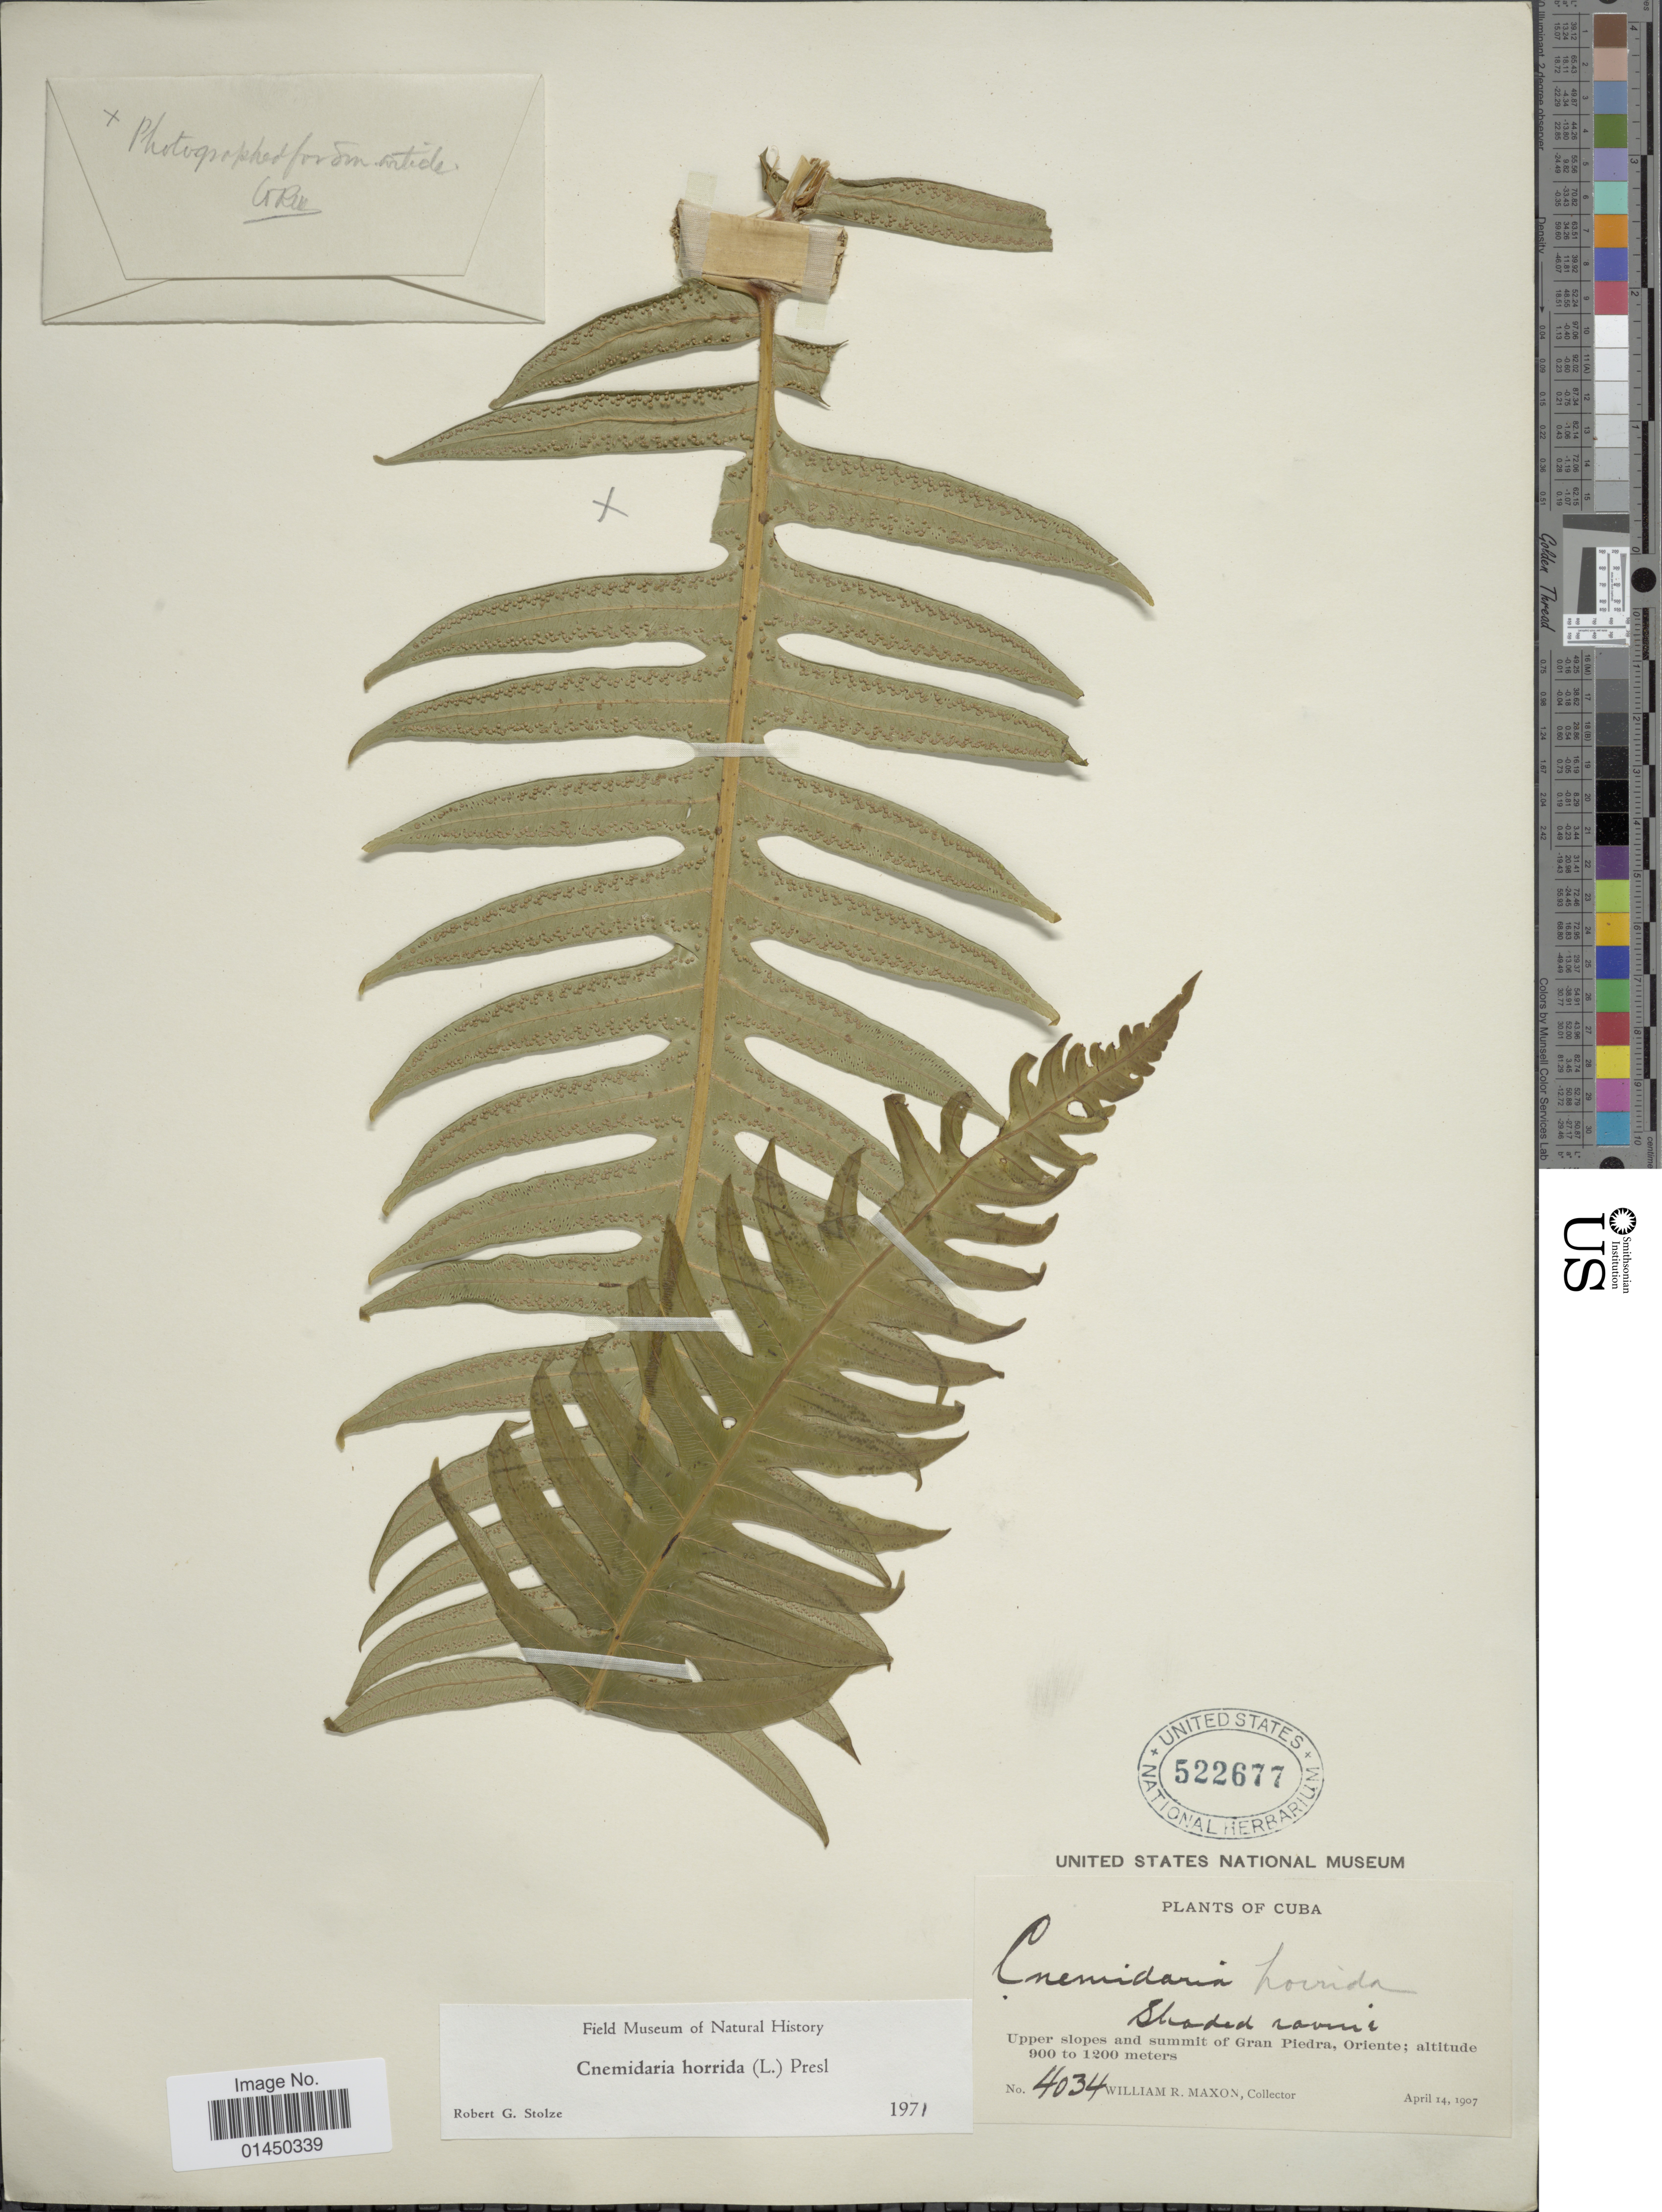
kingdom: Plantae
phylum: Tracheophyta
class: Polypodiopsida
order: Cyatheales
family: Cyatheaceae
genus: Cyathea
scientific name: Cyathea horrida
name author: (L.) Sm.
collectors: W. R. Maxon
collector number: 4034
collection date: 1907-04-14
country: Cuba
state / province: Oriente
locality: Upper slopes and summit of Gran Piedra, shaded ravine.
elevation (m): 900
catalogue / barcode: US 522677